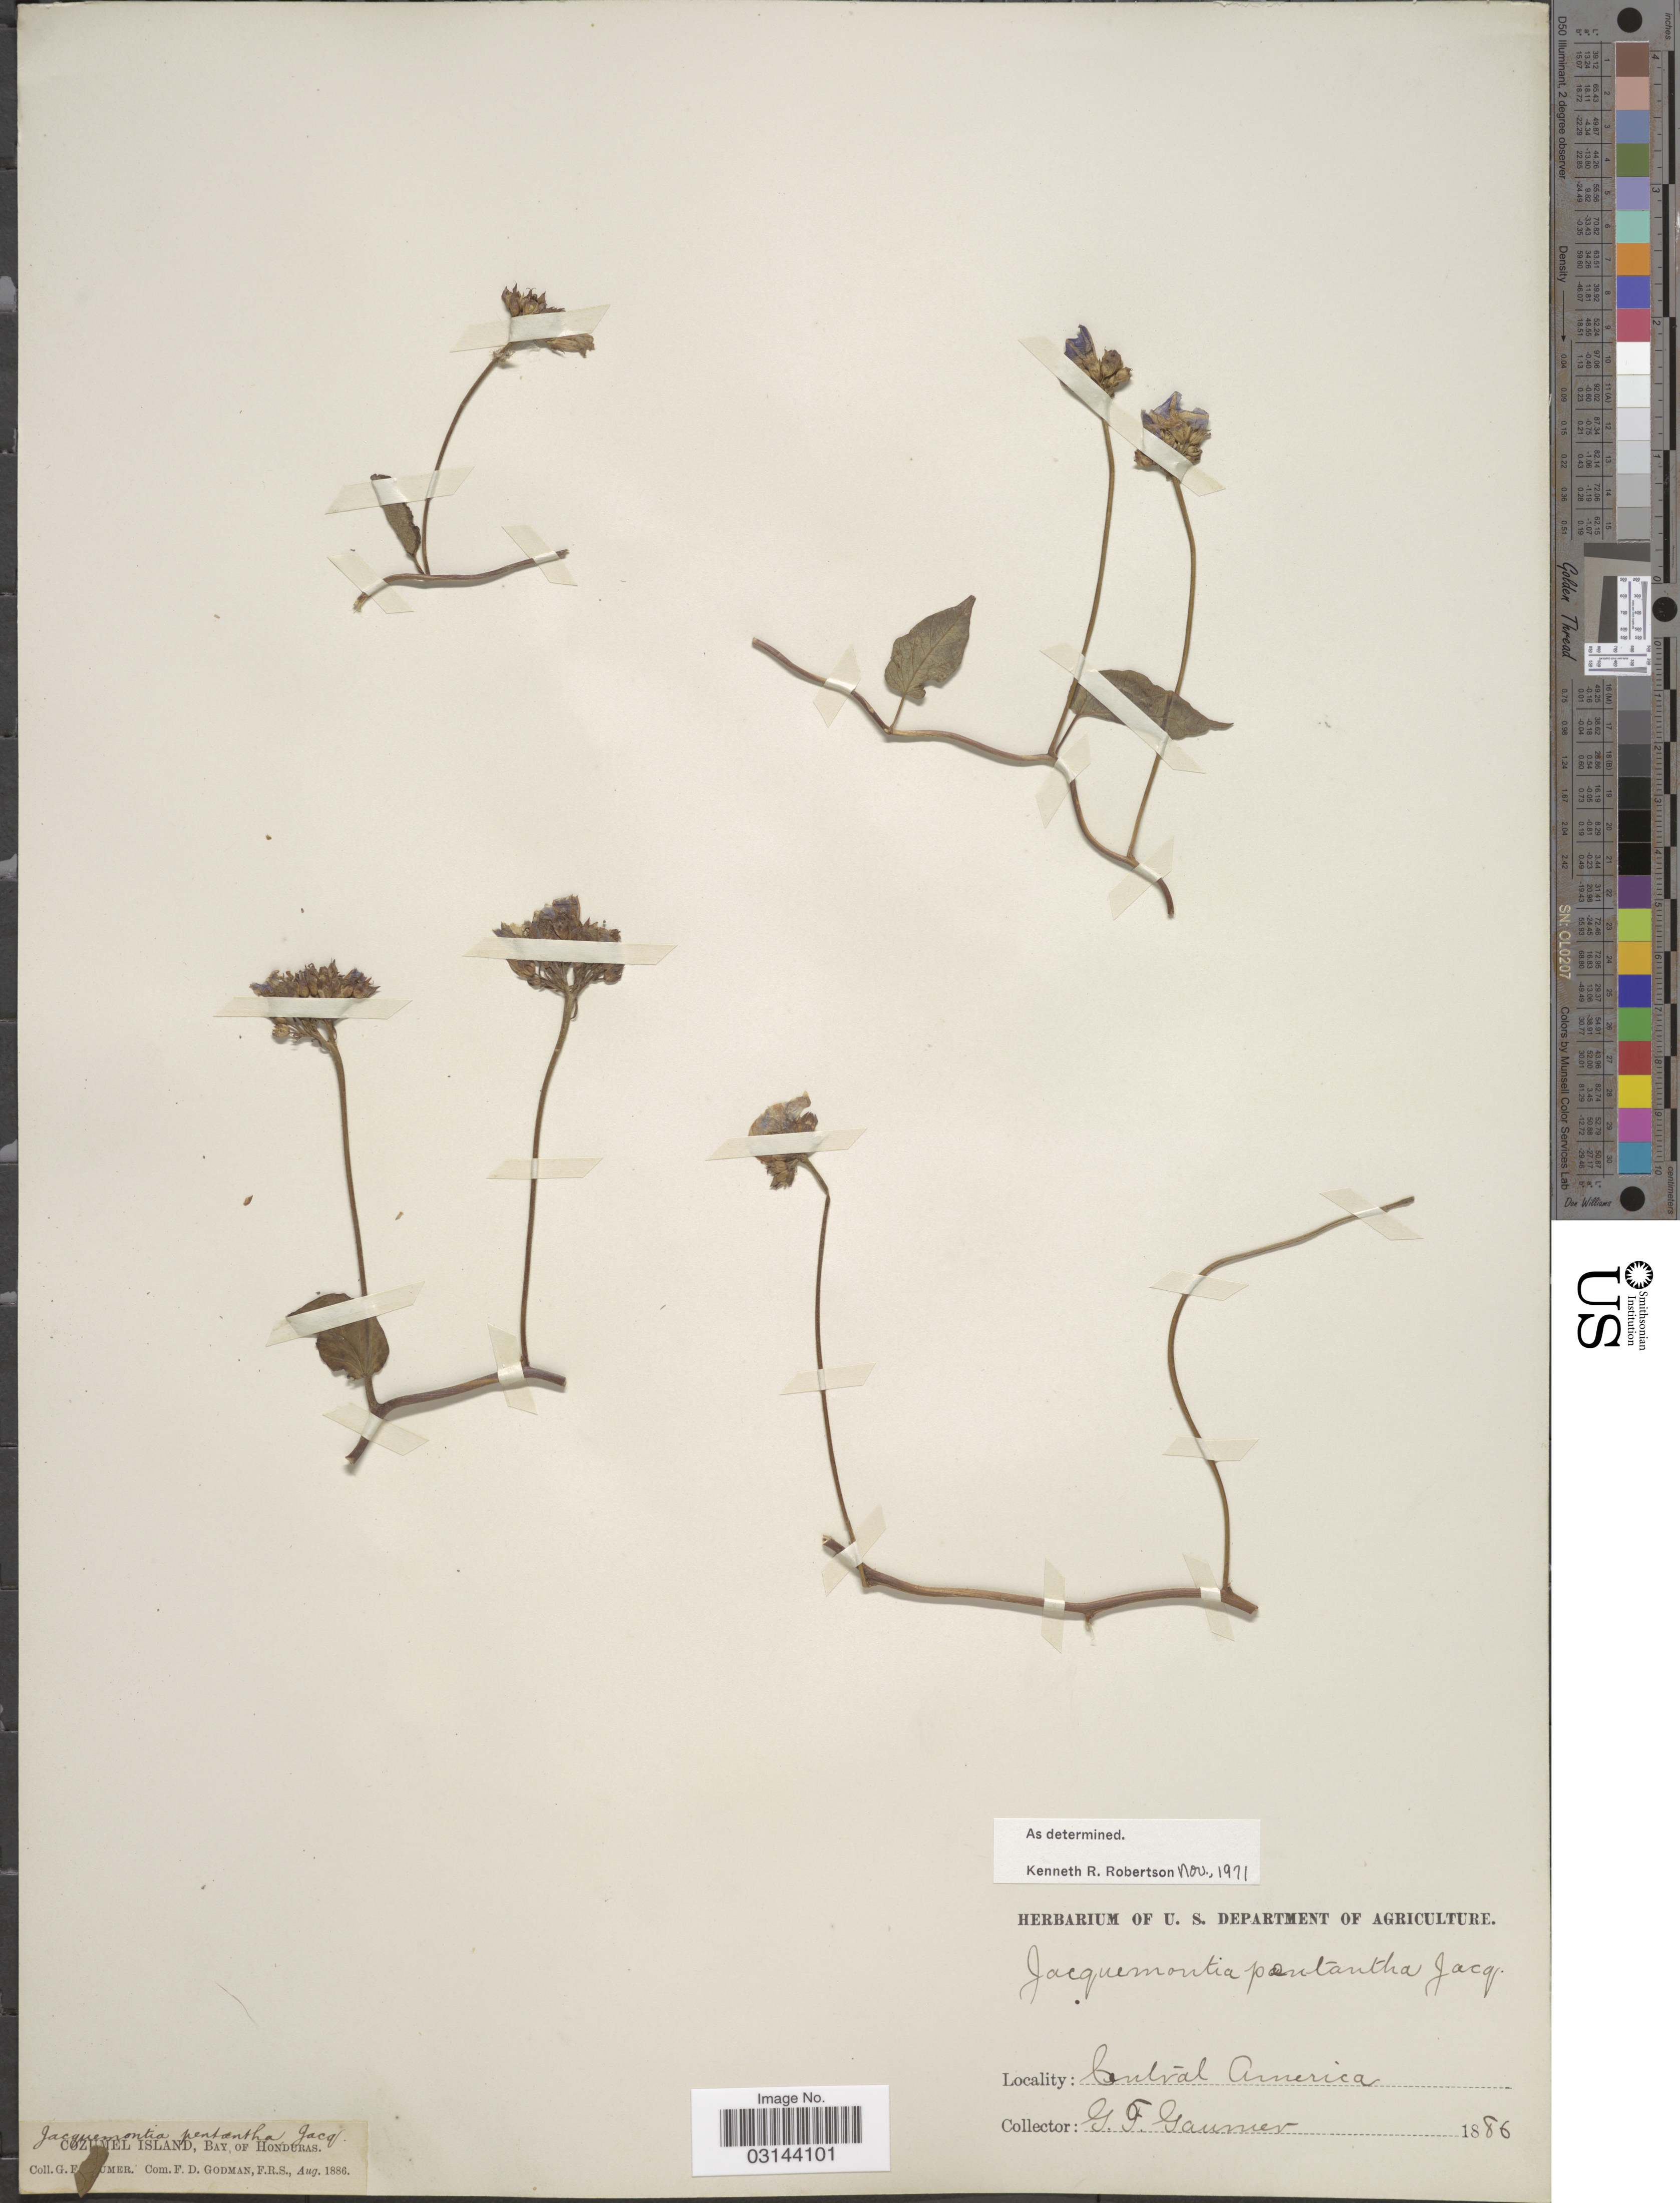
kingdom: Plantae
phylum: Tracheophyta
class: Magnoliopsida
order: Solanales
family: Convolvulaceae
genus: Jacquemontia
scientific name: Jacquemontia pentanthos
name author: (Jacq.) G. Don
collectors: G. F. Gaumer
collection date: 1886-08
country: Honduras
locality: Cozumel Island, Bay of Honduras.